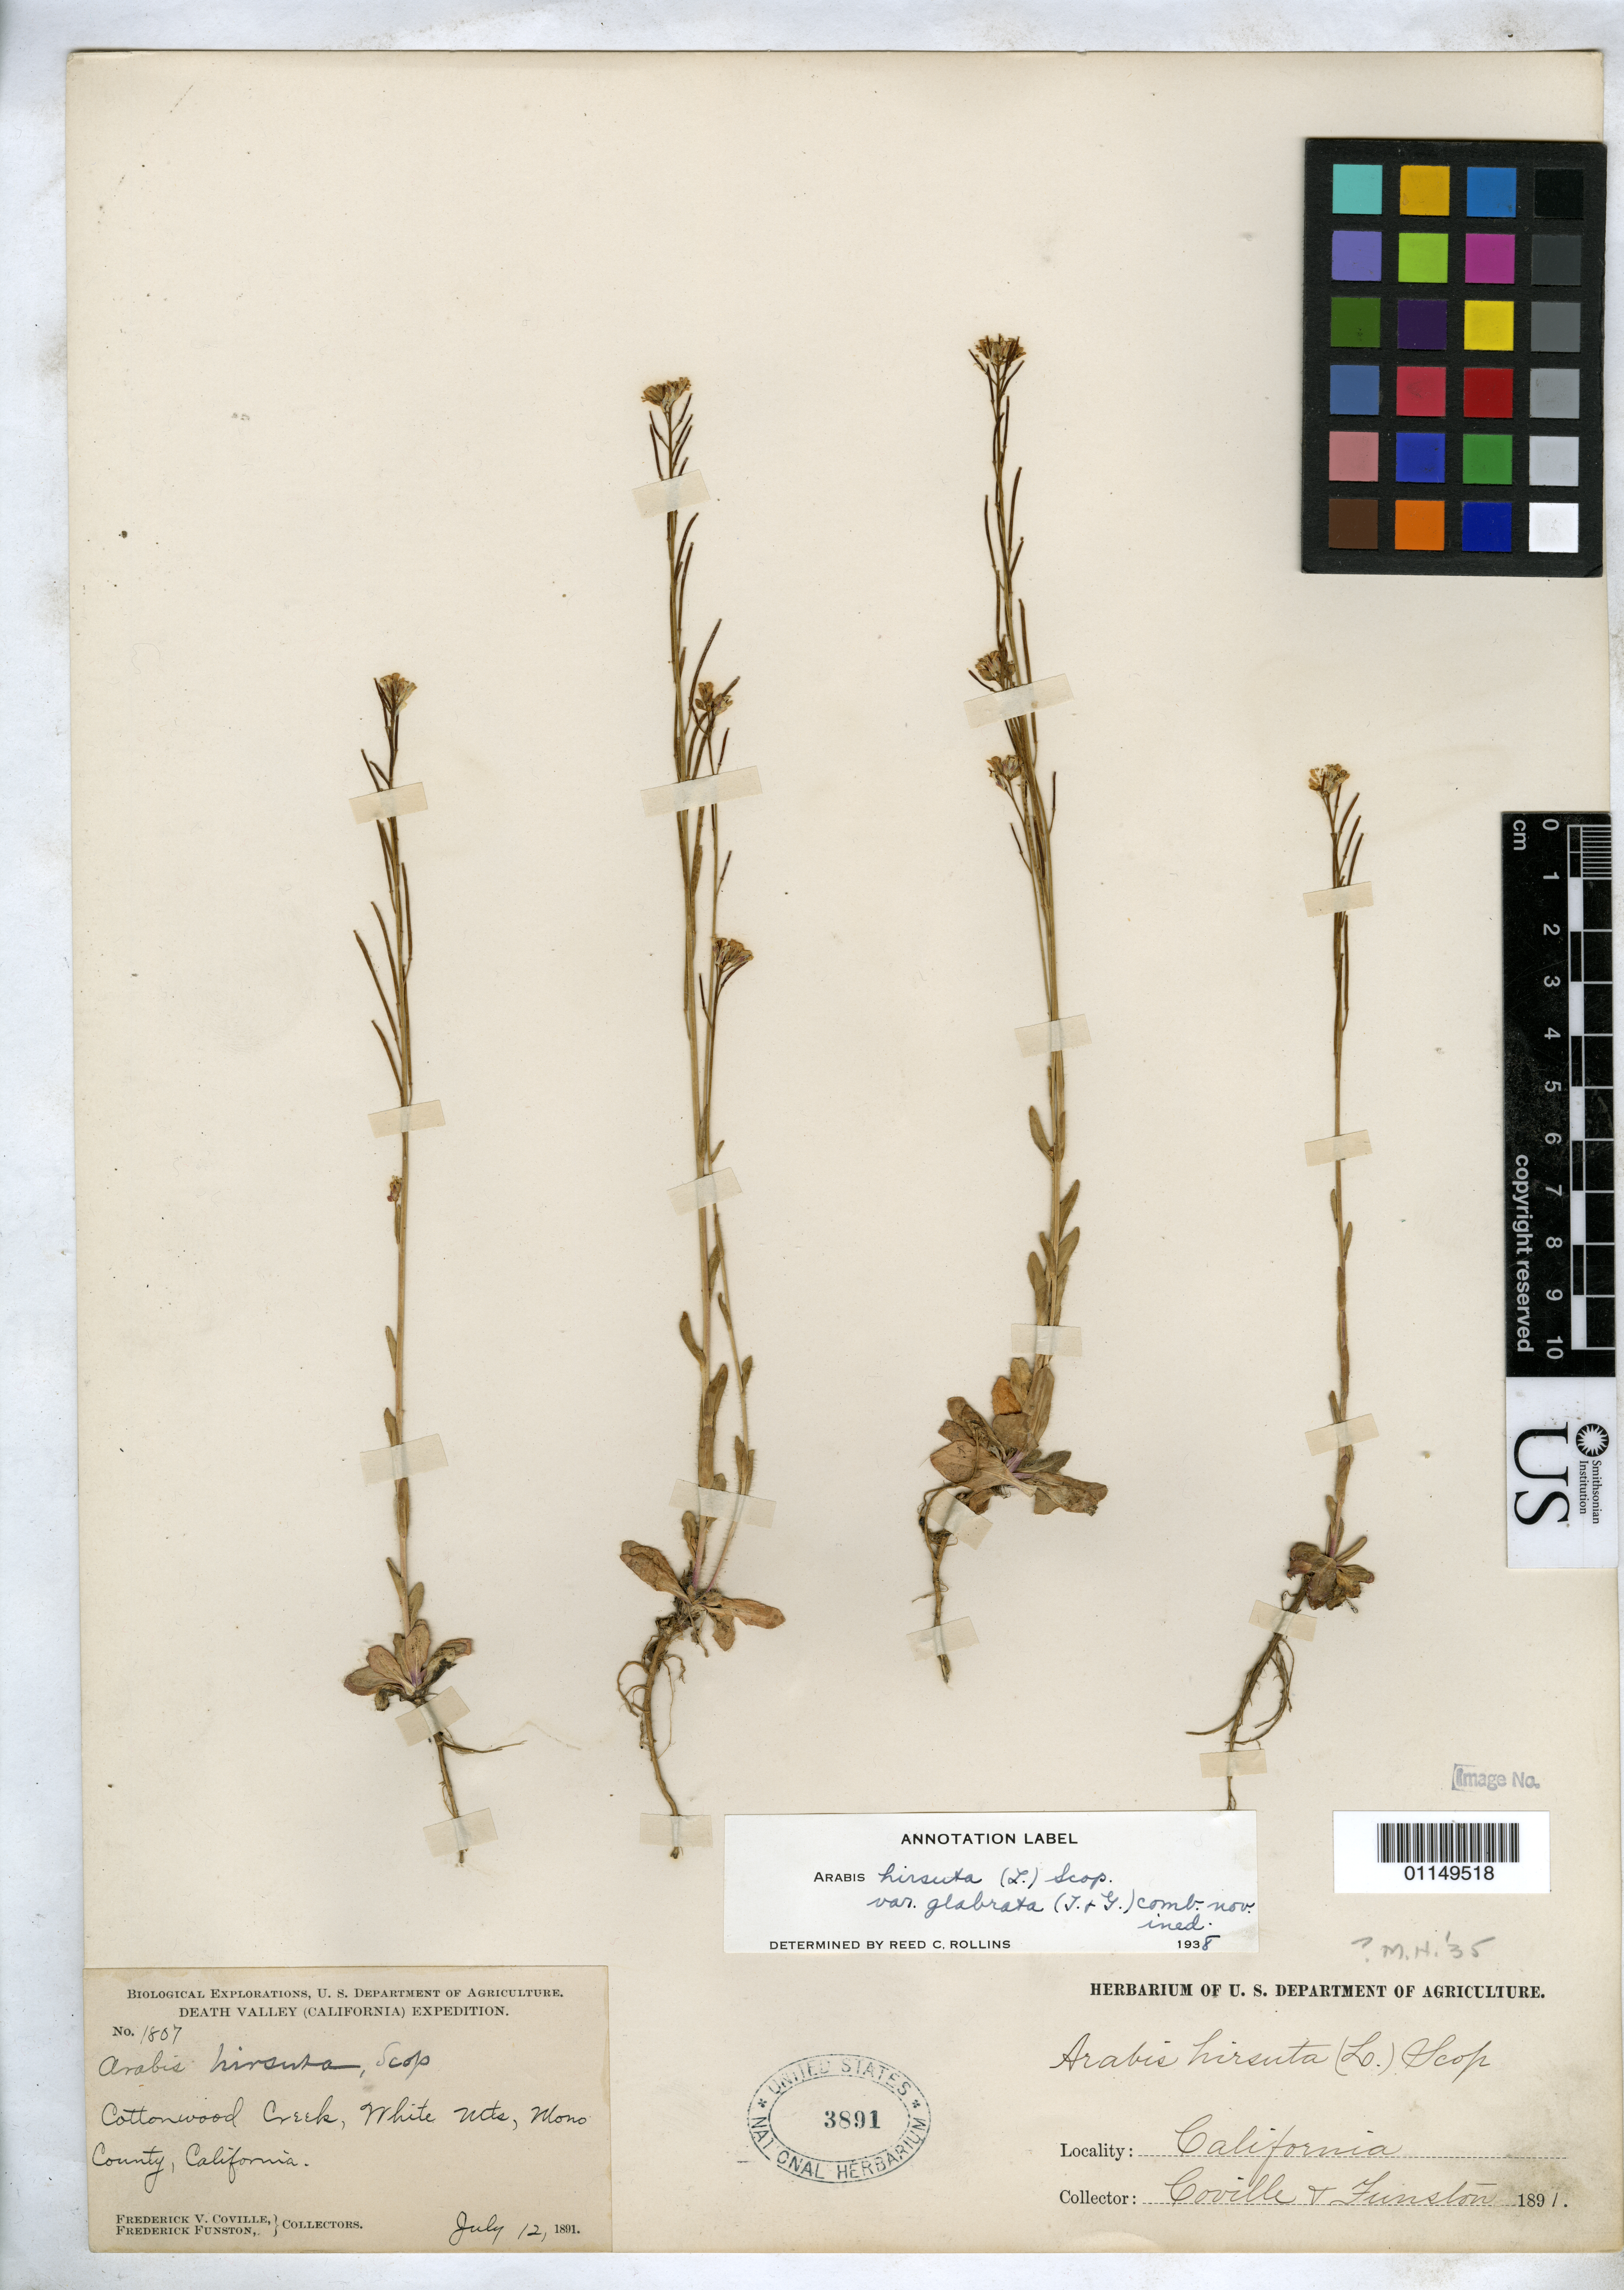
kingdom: Plantae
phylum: Tracheophyta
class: Magnoliopsida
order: Brassicales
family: Brassicaceae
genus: Arabis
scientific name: Arabis hirsuta var. glabrata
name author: Torr. & A. Gray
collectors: F. V. Coville & F. Funston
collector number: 1807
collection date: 1891-07-12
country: United States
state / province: California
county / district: Mono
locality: Cotton Creek, White House Mts.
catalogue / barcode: US 3891